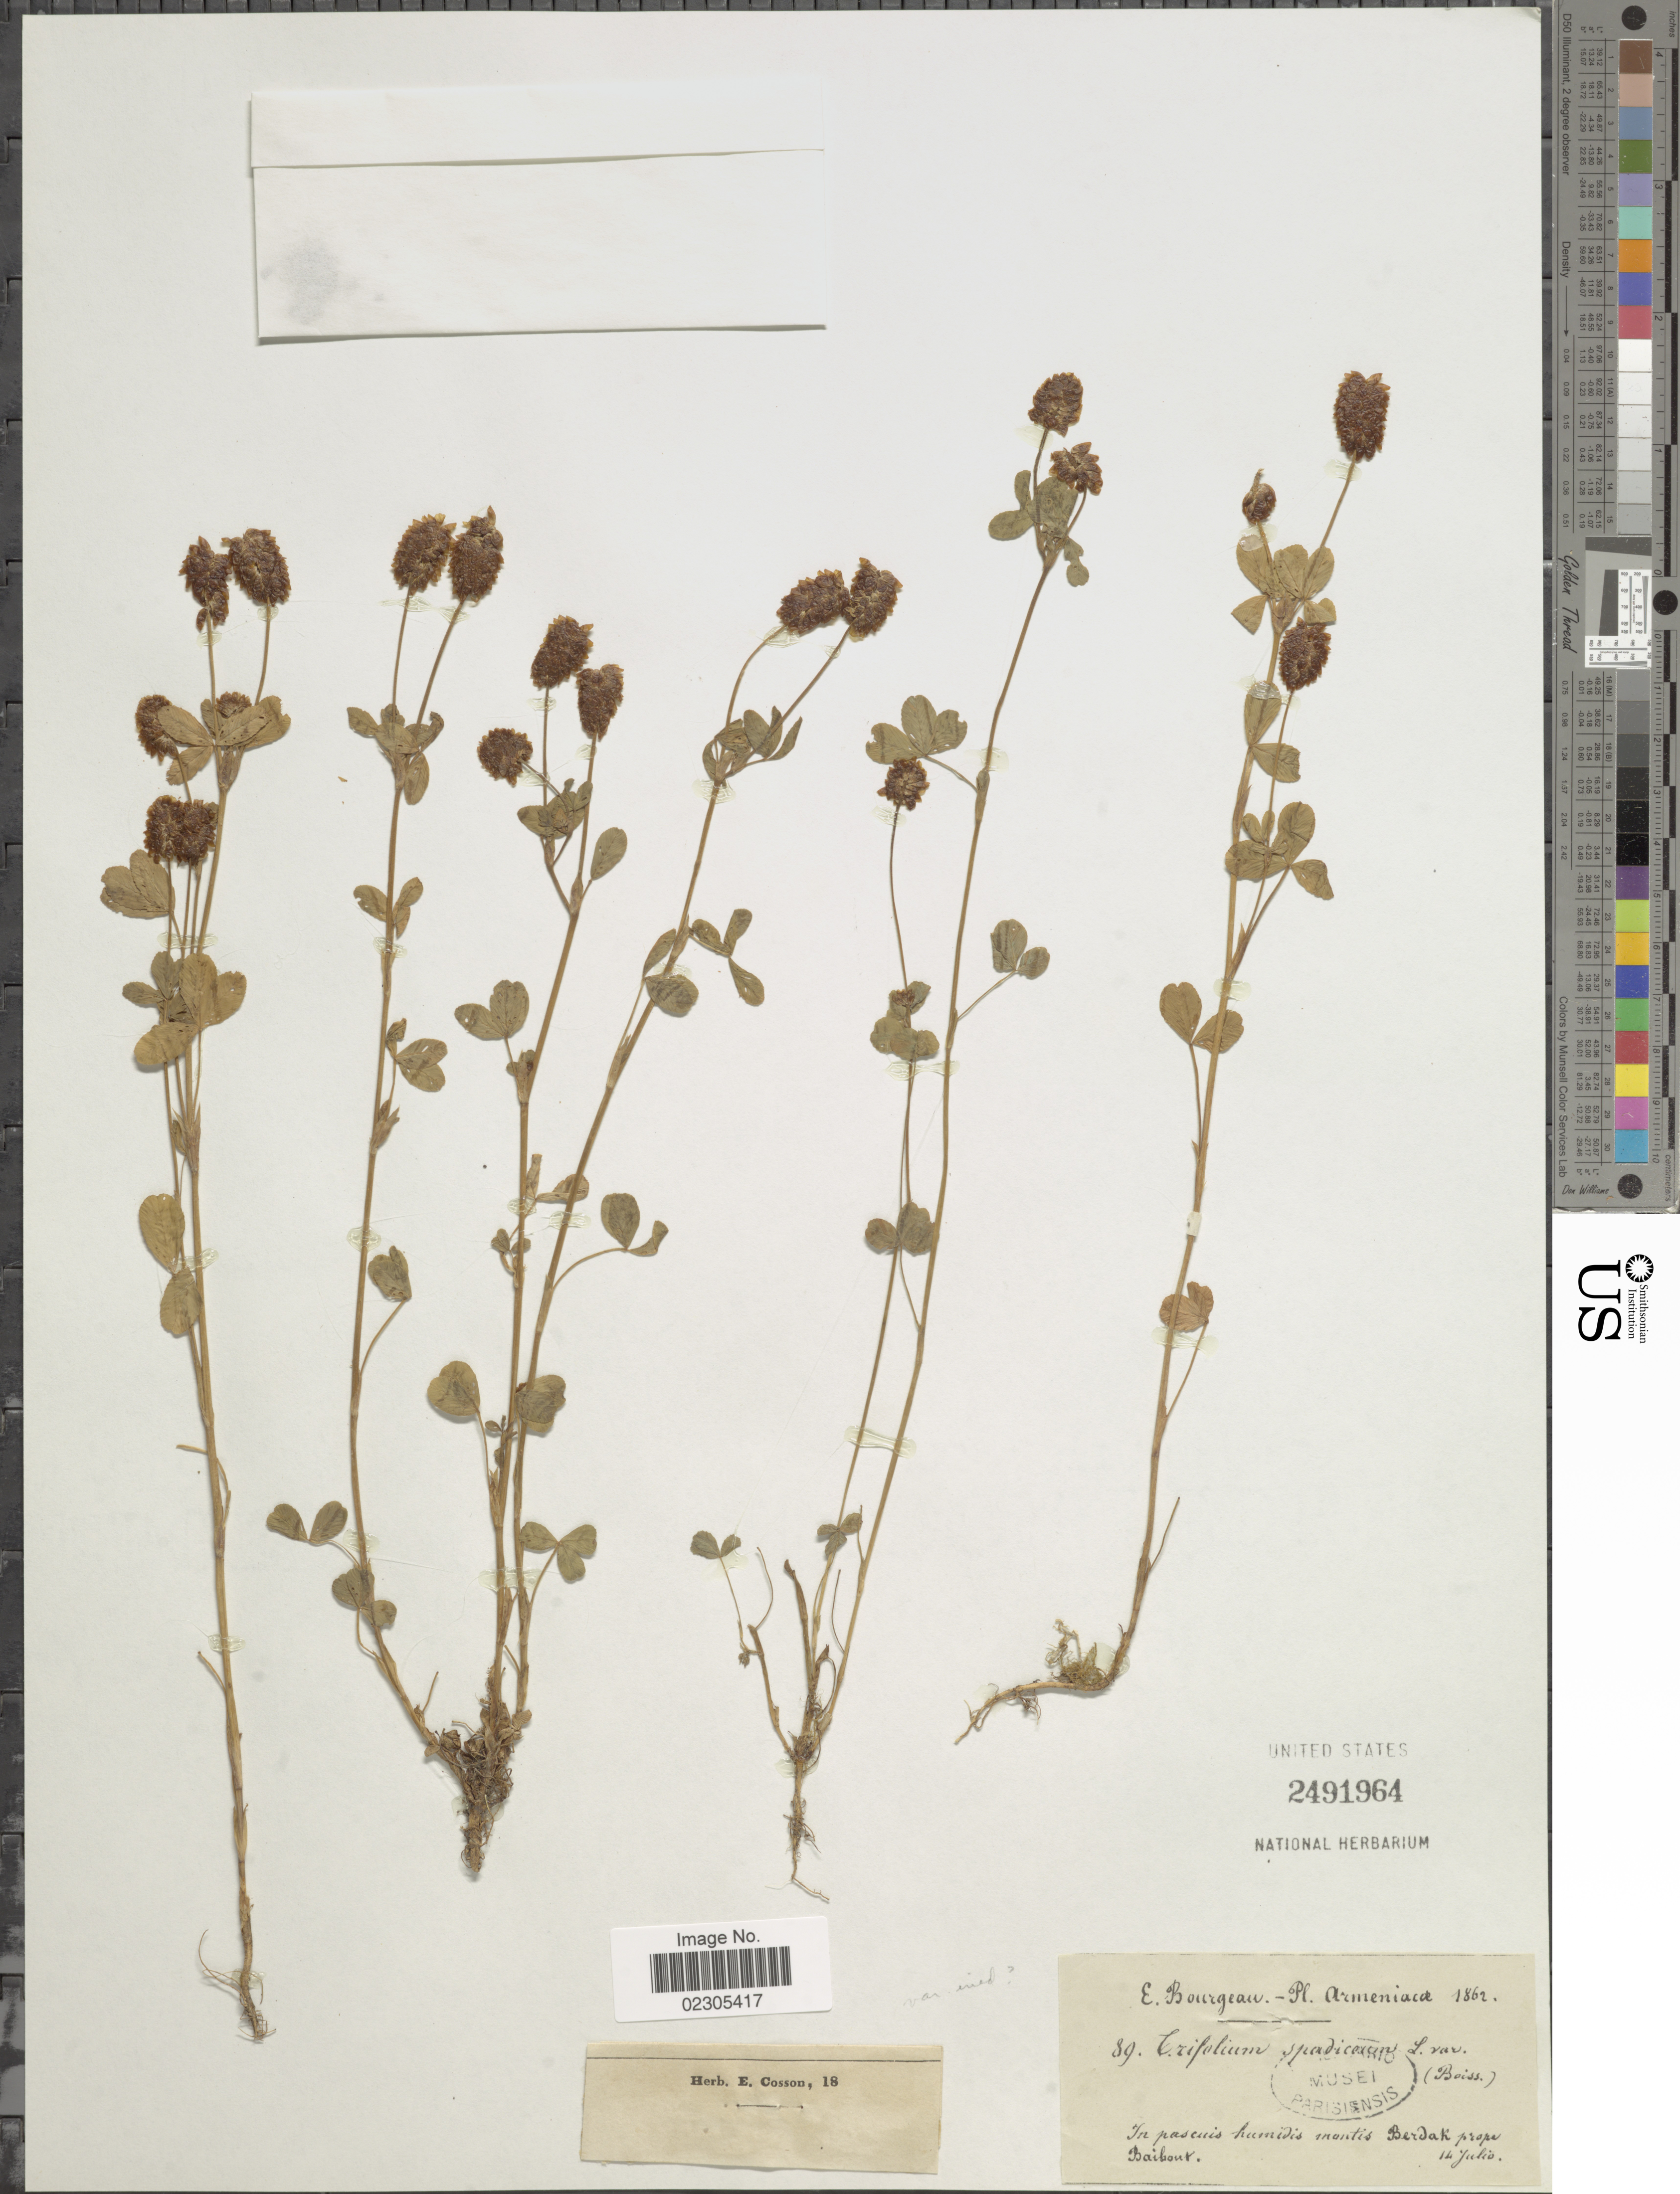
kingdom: Plantae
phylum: Tracheophyta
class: Magnoliopsida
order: Fabales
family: Fabaceae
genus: Trifolium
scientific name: Trifolium spadiceum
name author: L.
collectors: E. Bourgeau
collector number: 89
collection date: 1862-07-14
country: Turkey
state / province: Tunceli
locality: In pascuis humidis montis Berdak prope Baibout.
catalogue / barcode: US 2491964